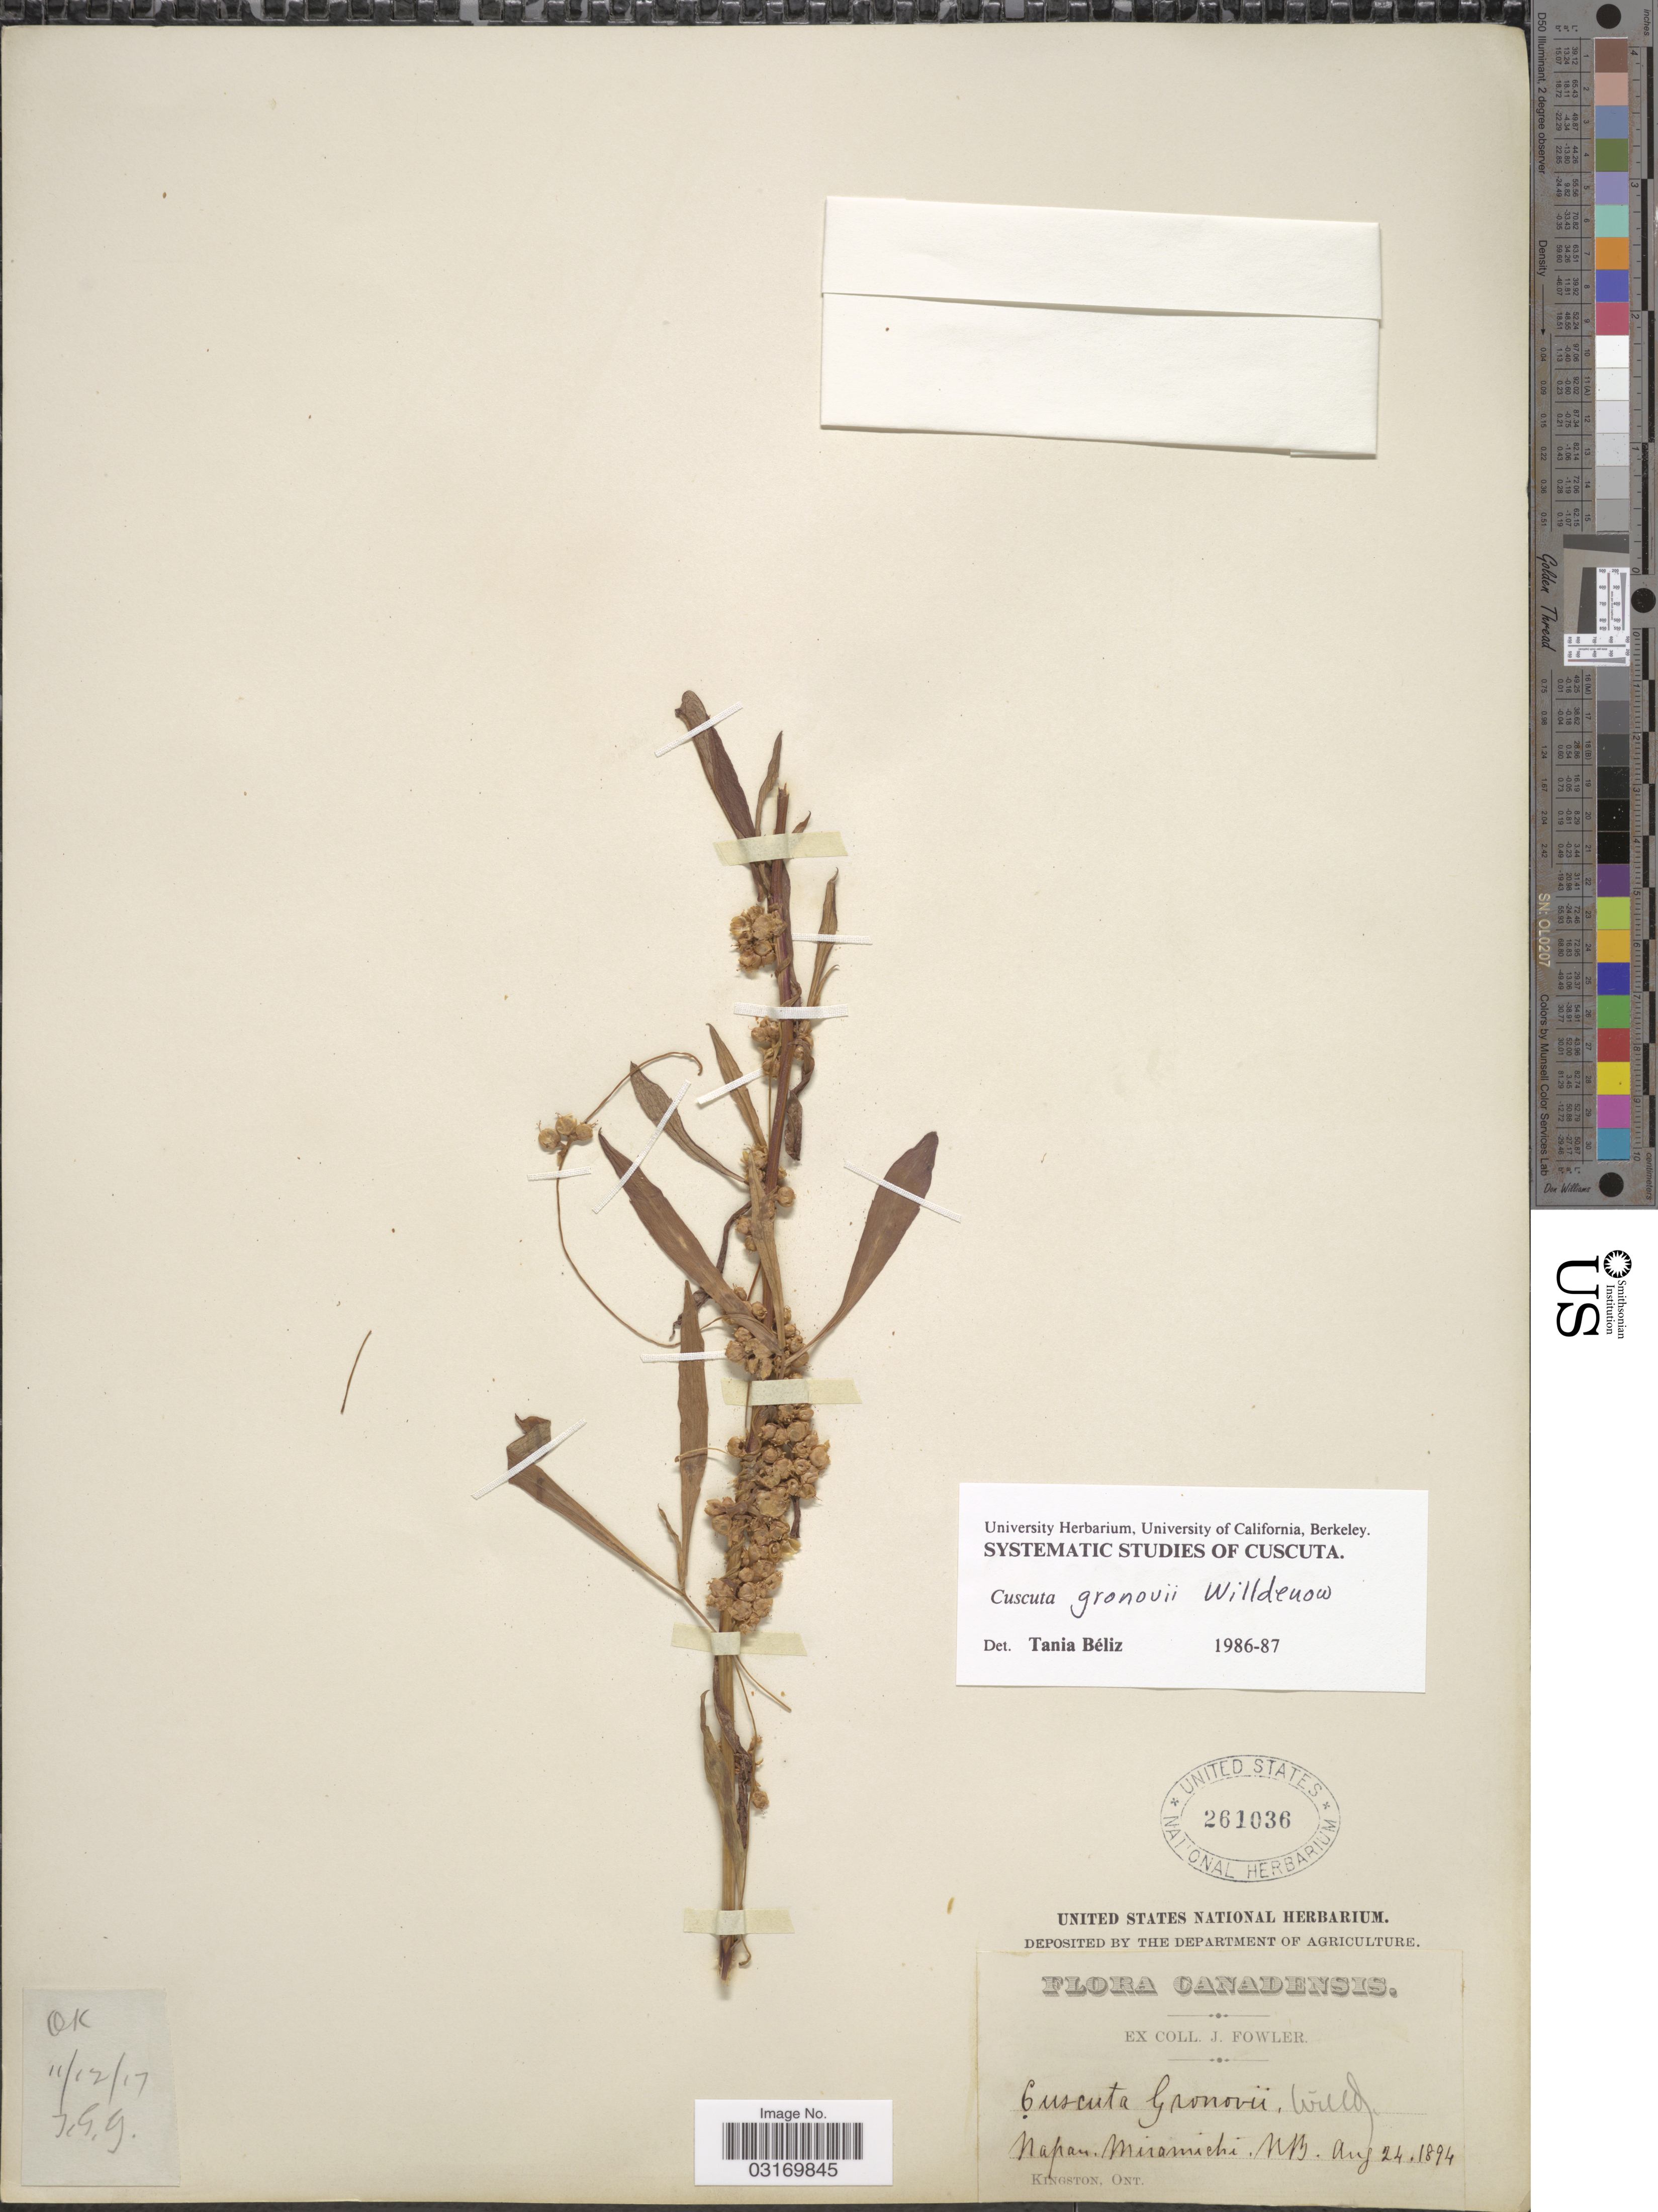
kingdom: Plantae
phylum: Tracheophyta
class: Magnoliopsida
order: Solanales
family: Convolvulaceae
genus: Cuscuta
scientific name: Cuscuta gronovii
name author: Willd. ex Schult.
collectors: J. Fowler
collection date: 1894-08-24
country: Canada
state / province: New Brunswick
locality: Napan, Miramichi.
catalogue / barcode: US 261036